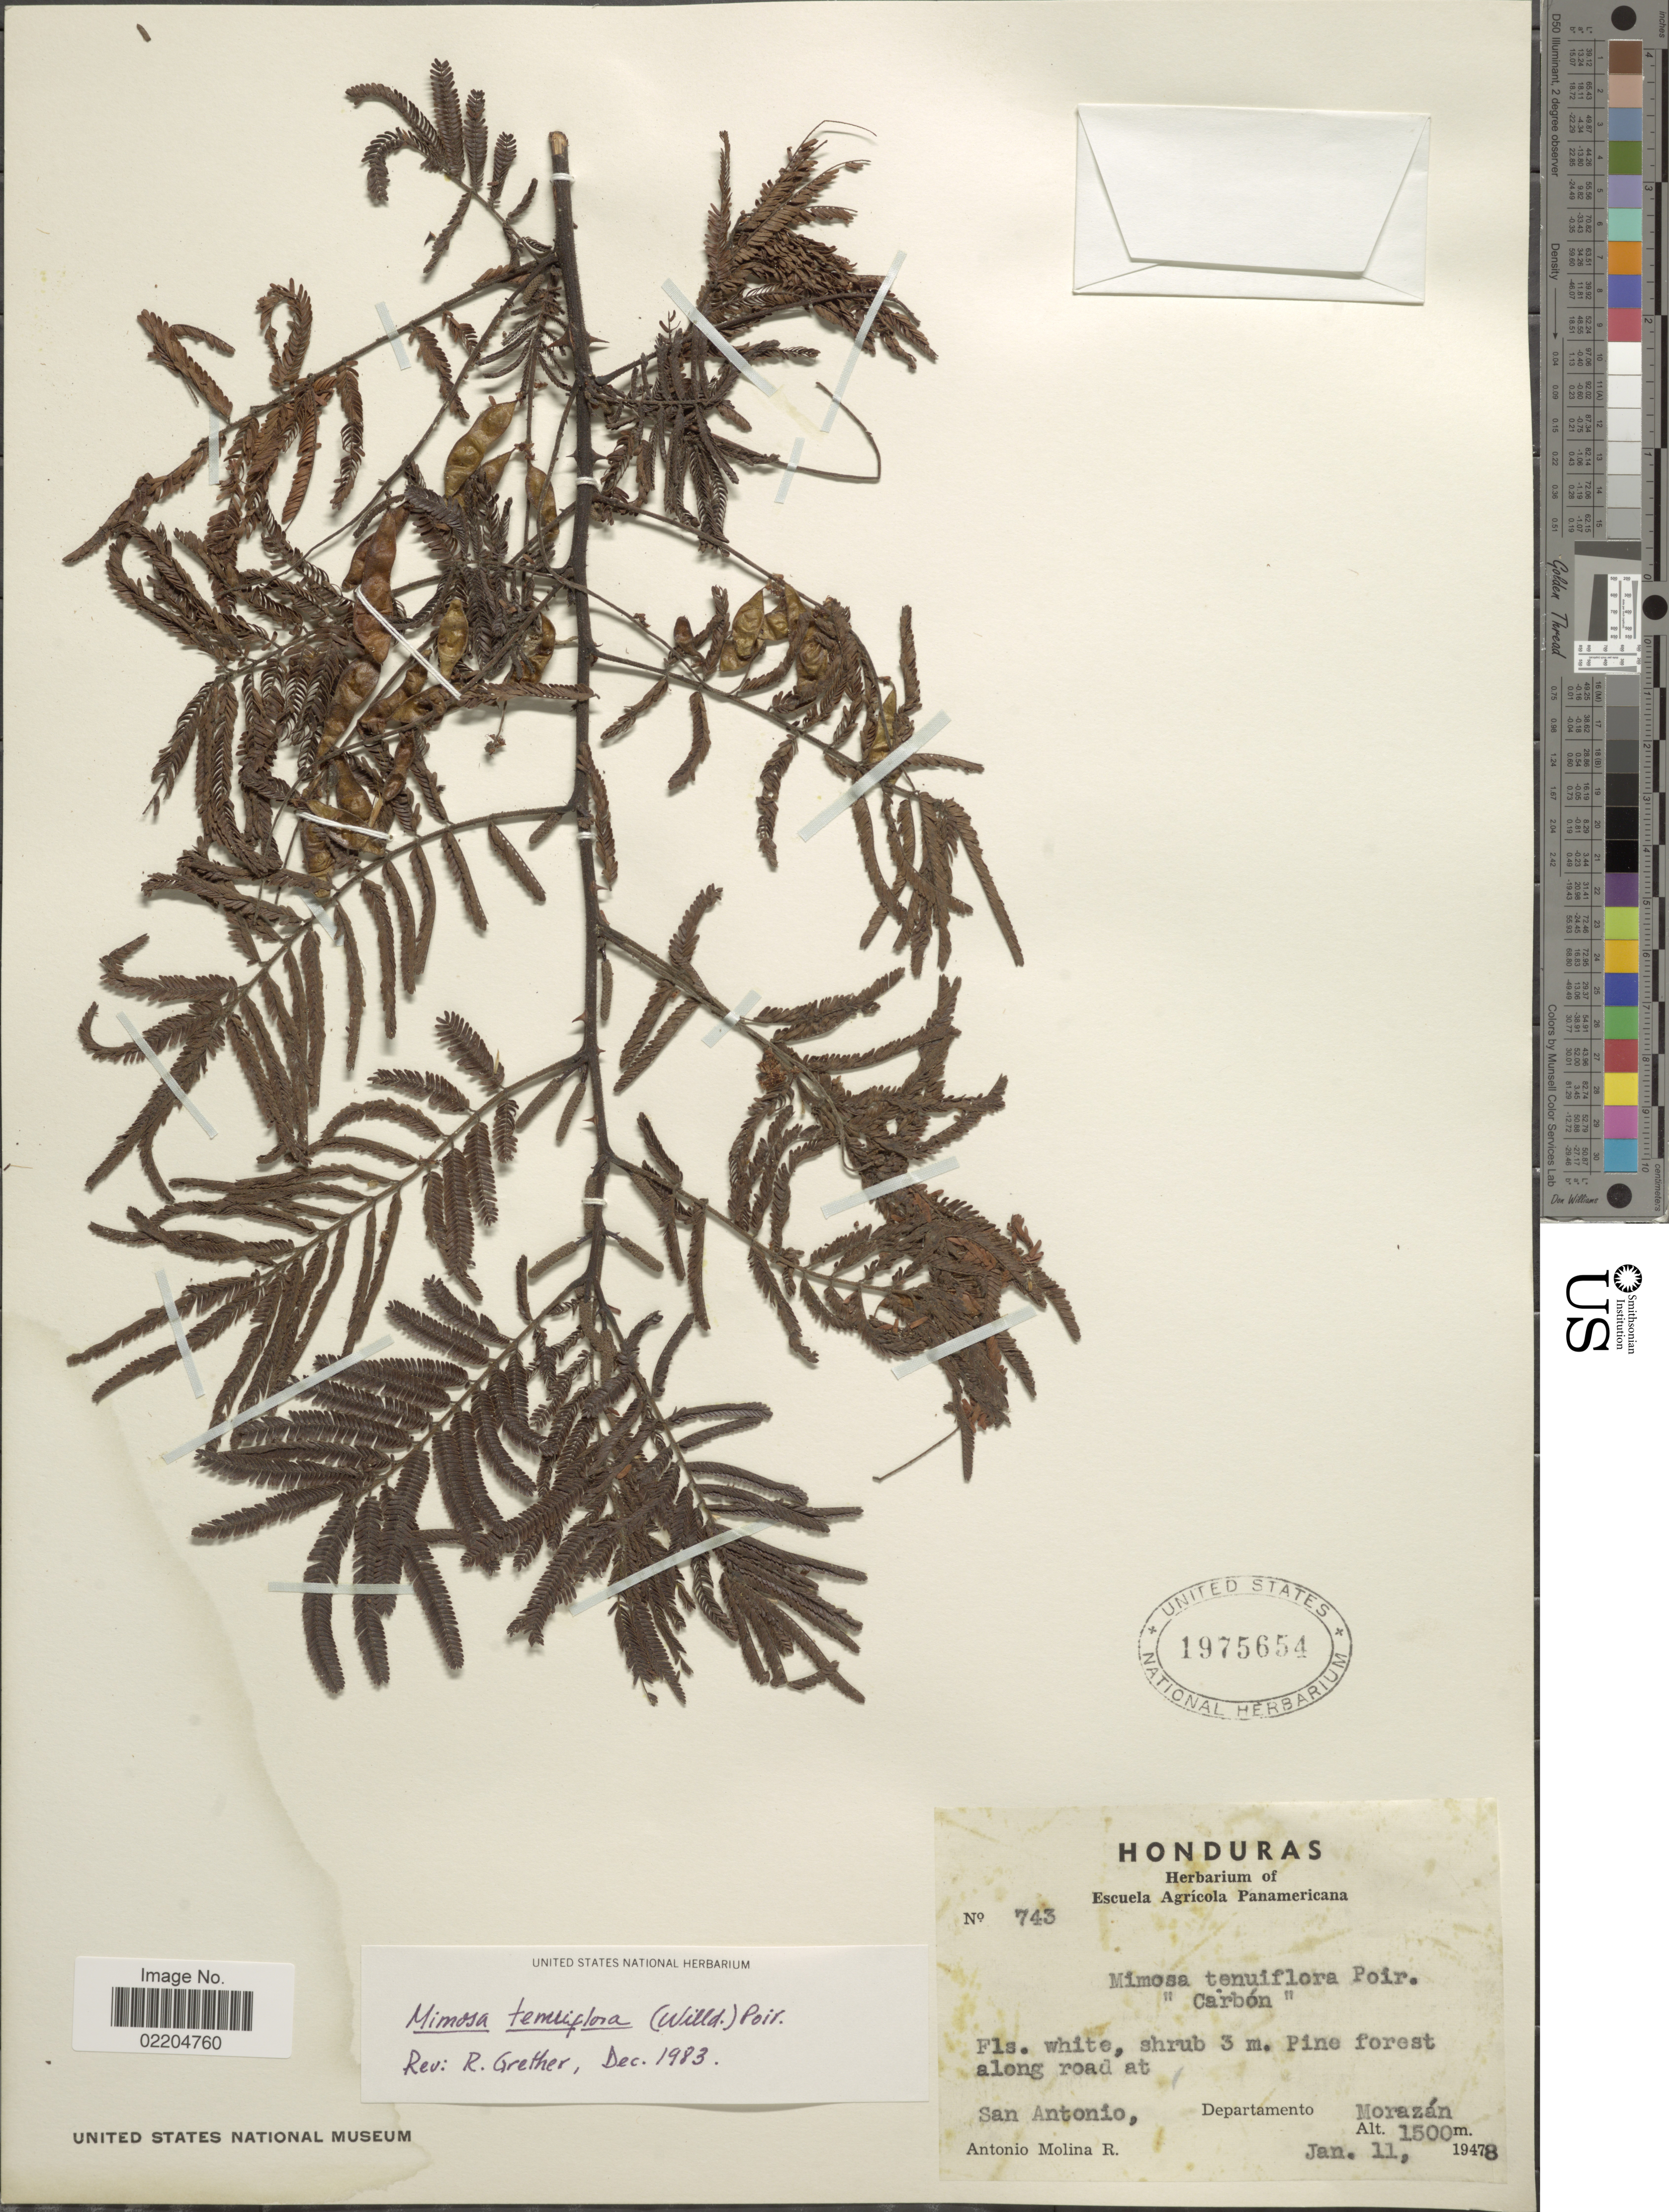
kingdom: Plantae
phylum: Tracheophyta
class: Magnoliopsida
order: Fabales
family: Fabaceae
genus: Mimosa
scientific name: Mimosa tenuiflora Benth., nom. illeg. hom.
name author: Benth.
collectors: A. Molina R.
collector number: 743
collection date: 1948-01-11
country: Honduras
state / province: Fco. Morazán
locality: Pine forest along road at San Antonio, Departamento Morazan.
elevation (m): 1500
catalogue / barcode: US 1975654